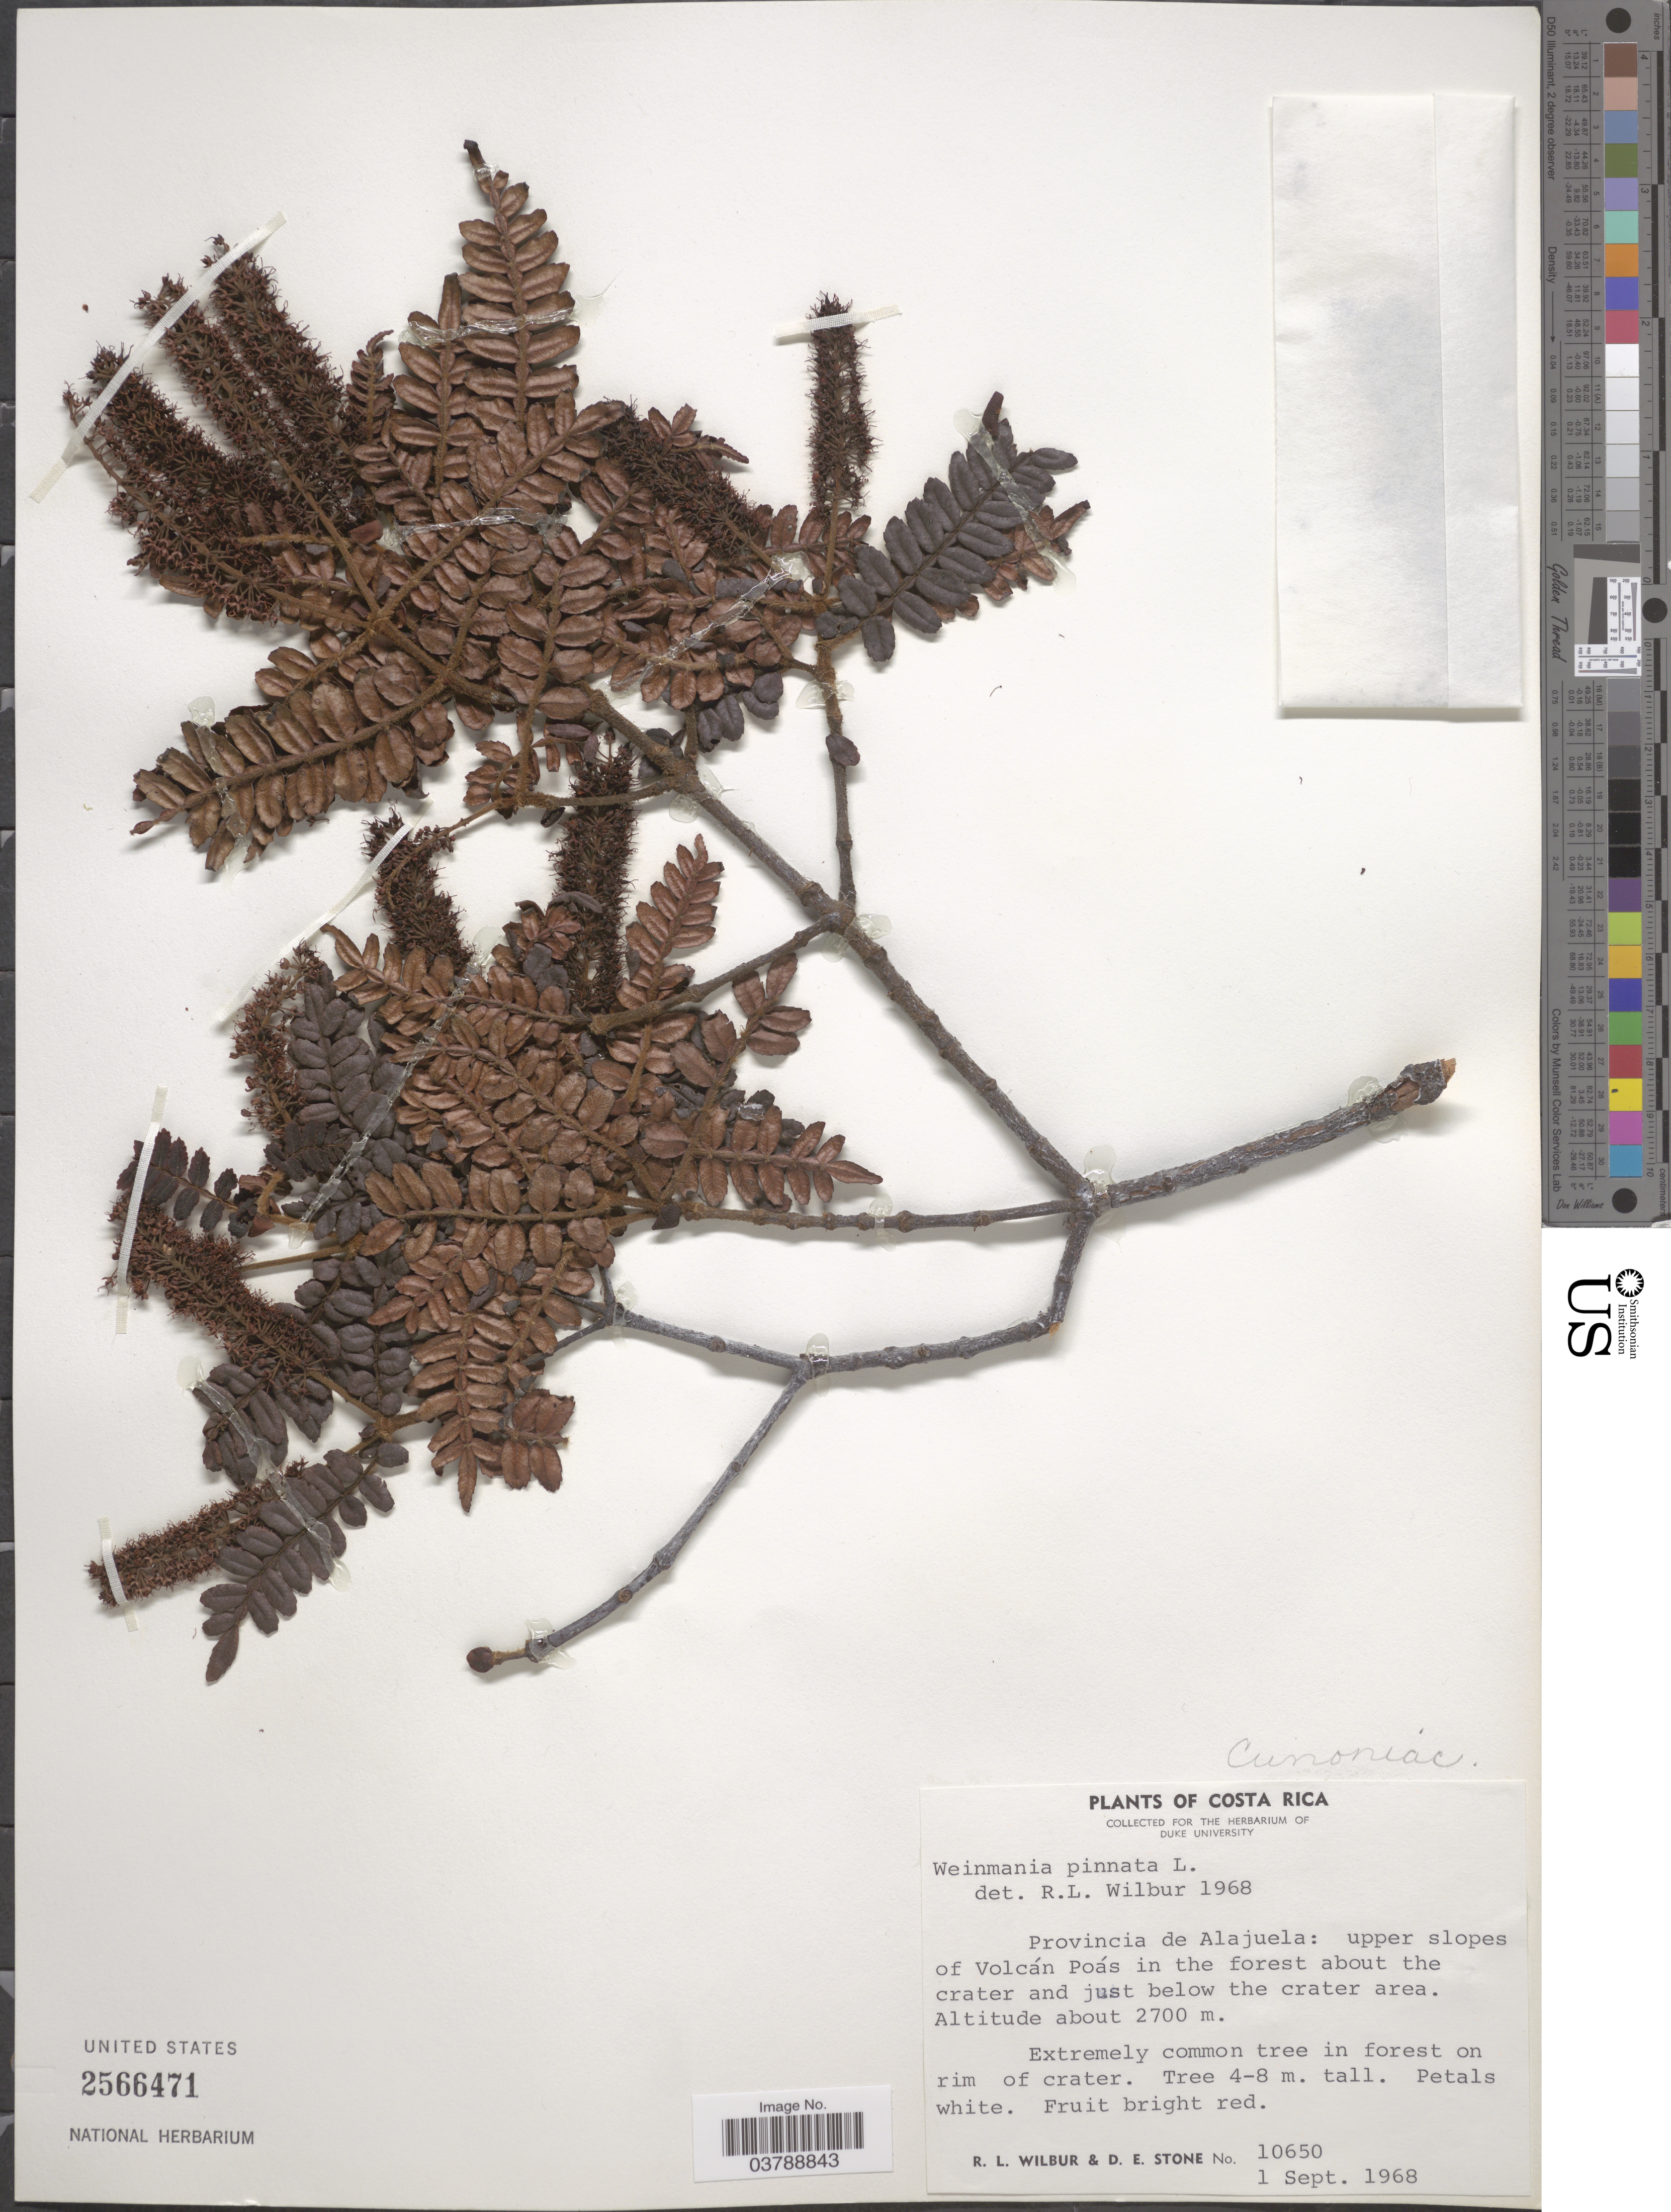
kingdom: Plantae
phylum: Tracheophyta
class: Magnoliopsida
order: Oxalidales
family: Cunoniaceae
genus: Weinmannia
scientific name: Weinmannia pinnata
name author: L.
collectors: R. L. Wilbur & D. E. Stone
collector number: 10650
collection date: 1968-09-01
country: Costa Rica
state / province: Alajuela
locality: Upper slopes of Volcán Poás in the forest about the crater and just below the crater area.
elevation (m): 2700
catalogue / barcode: US 2566471